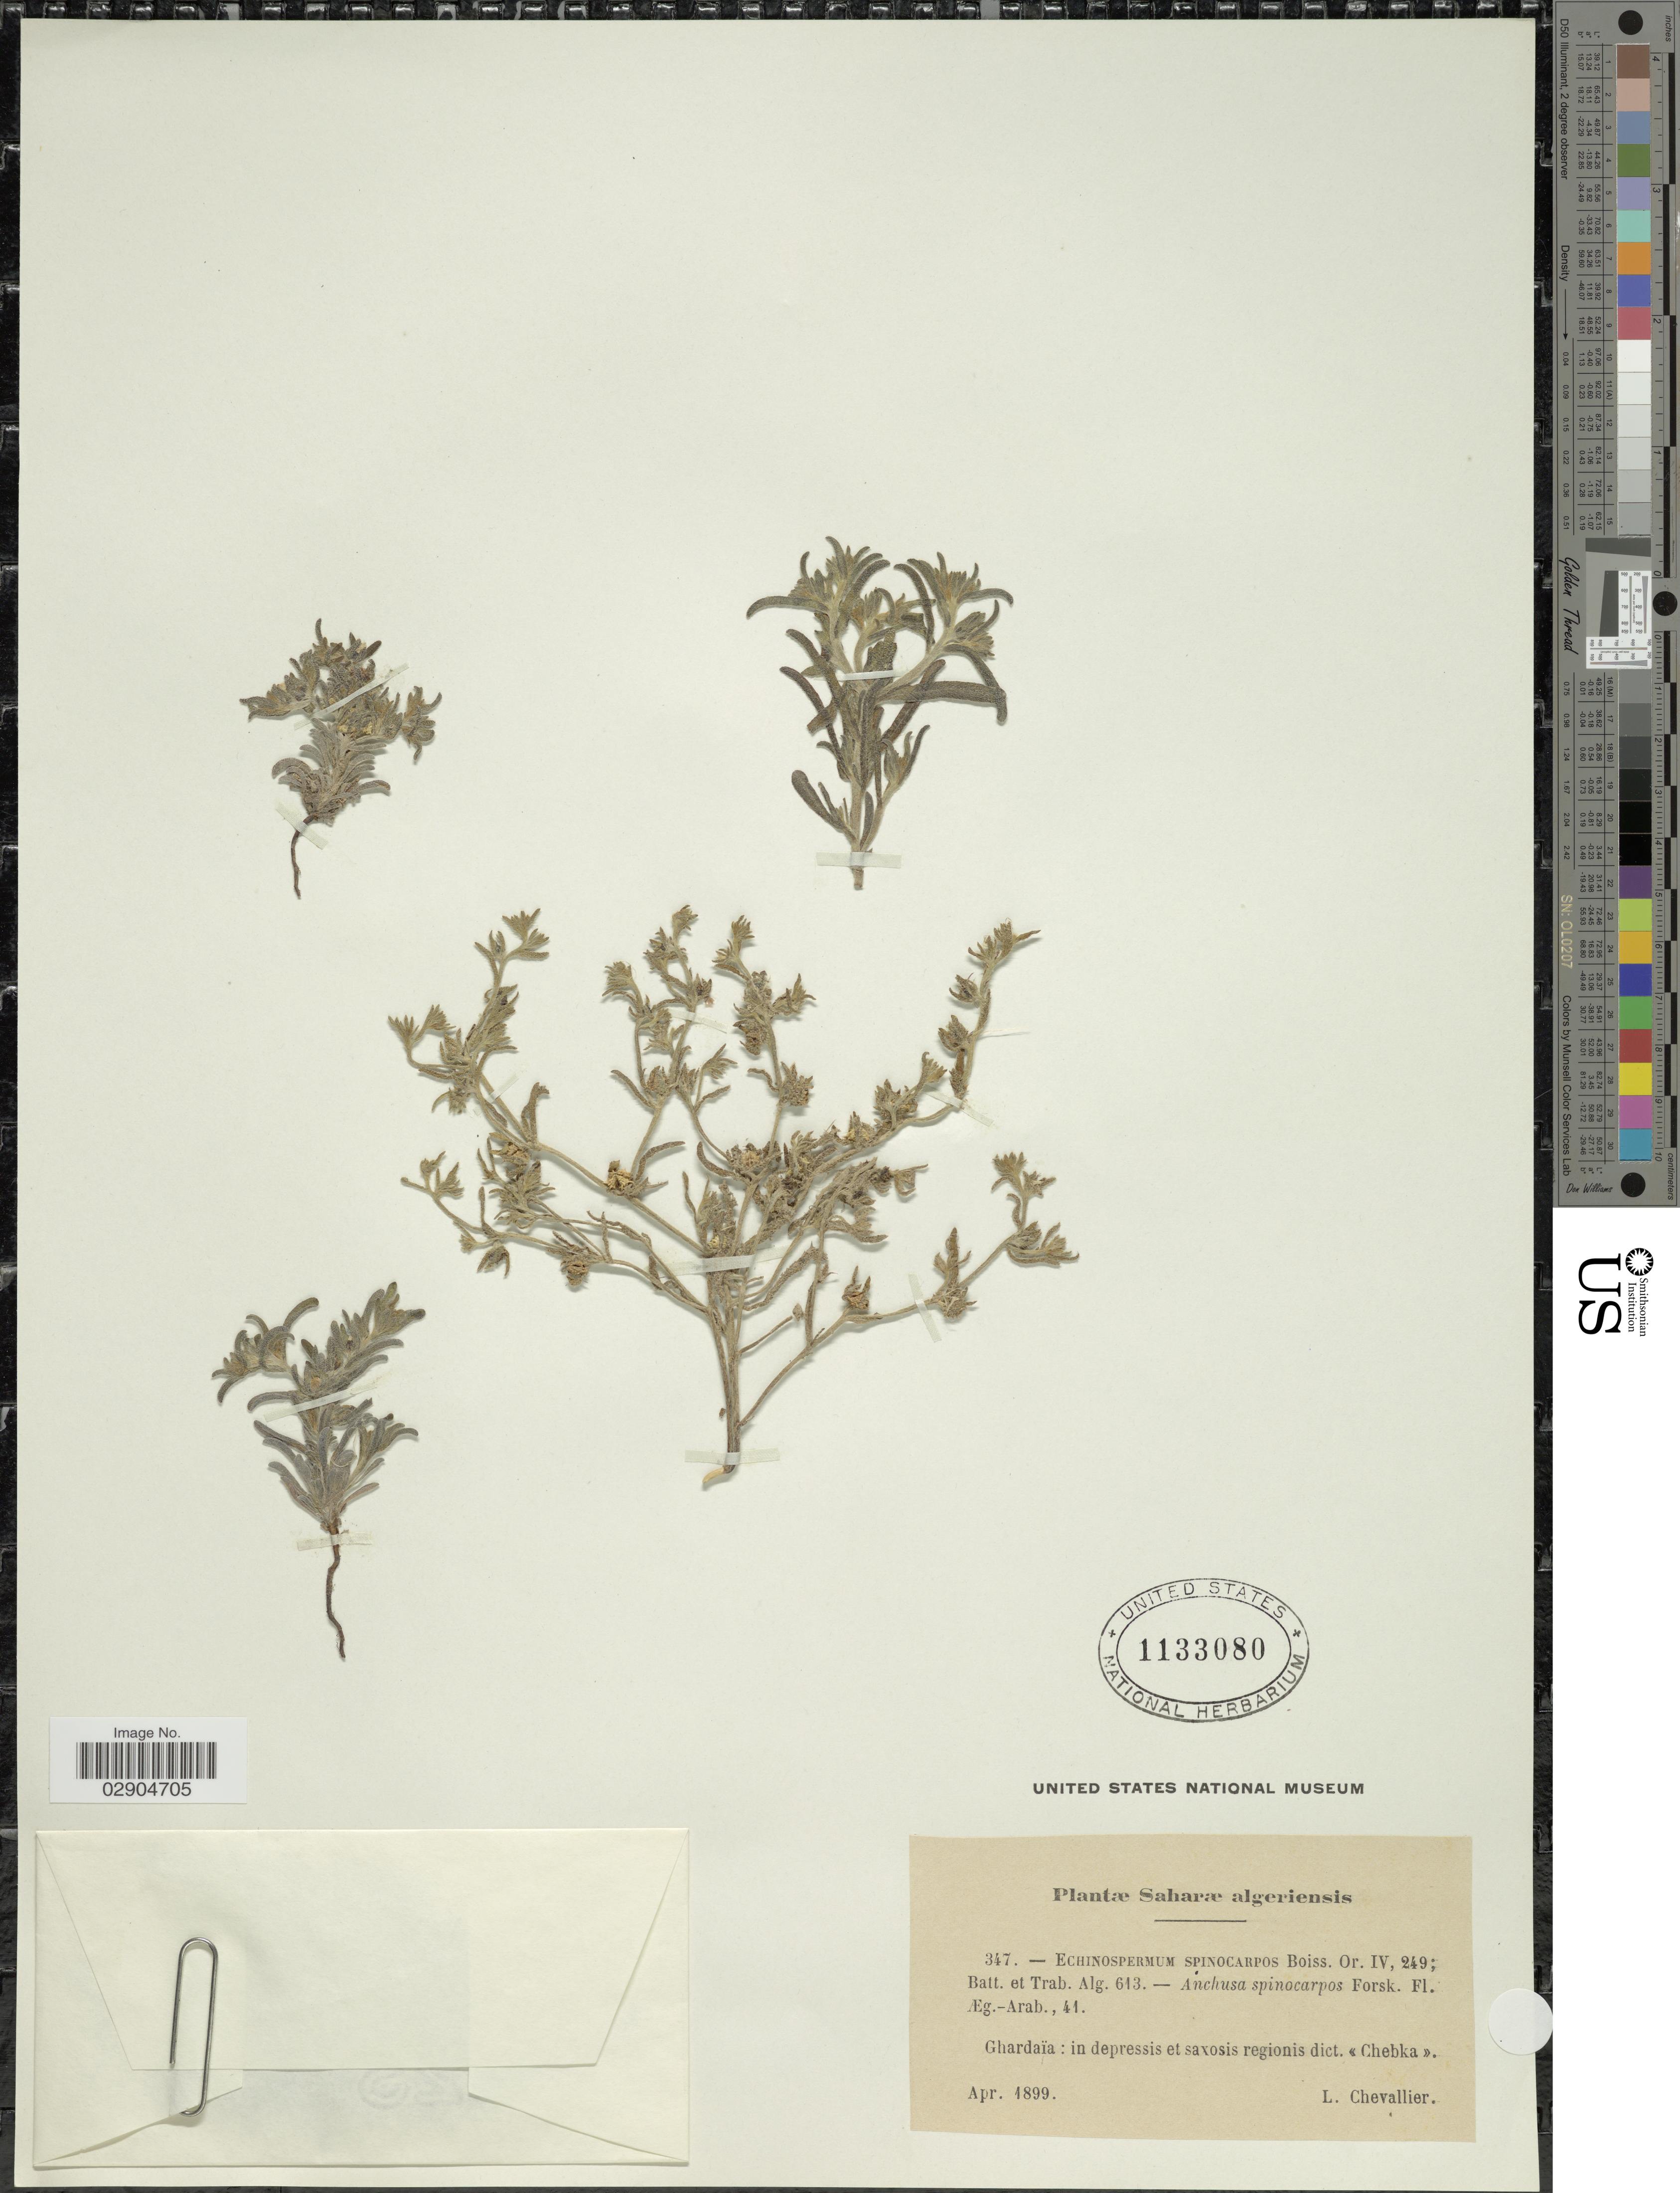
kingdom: Plantae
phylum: Tracheophyta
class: Magnoliopsida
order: Boraginales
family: Boraginaceae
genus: Lappula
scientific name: Lappula spinocarpos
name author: (Forssk.) Asch. ex Kuntze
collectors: L. Chevallier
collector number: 347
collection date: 1899-04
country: Algeria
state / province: Ghardaïa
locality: Saharæ algeriensis. Ghardaïa: in depressis et saxosis regionis dict. <<Chebka>>.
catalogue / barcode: US 1133080